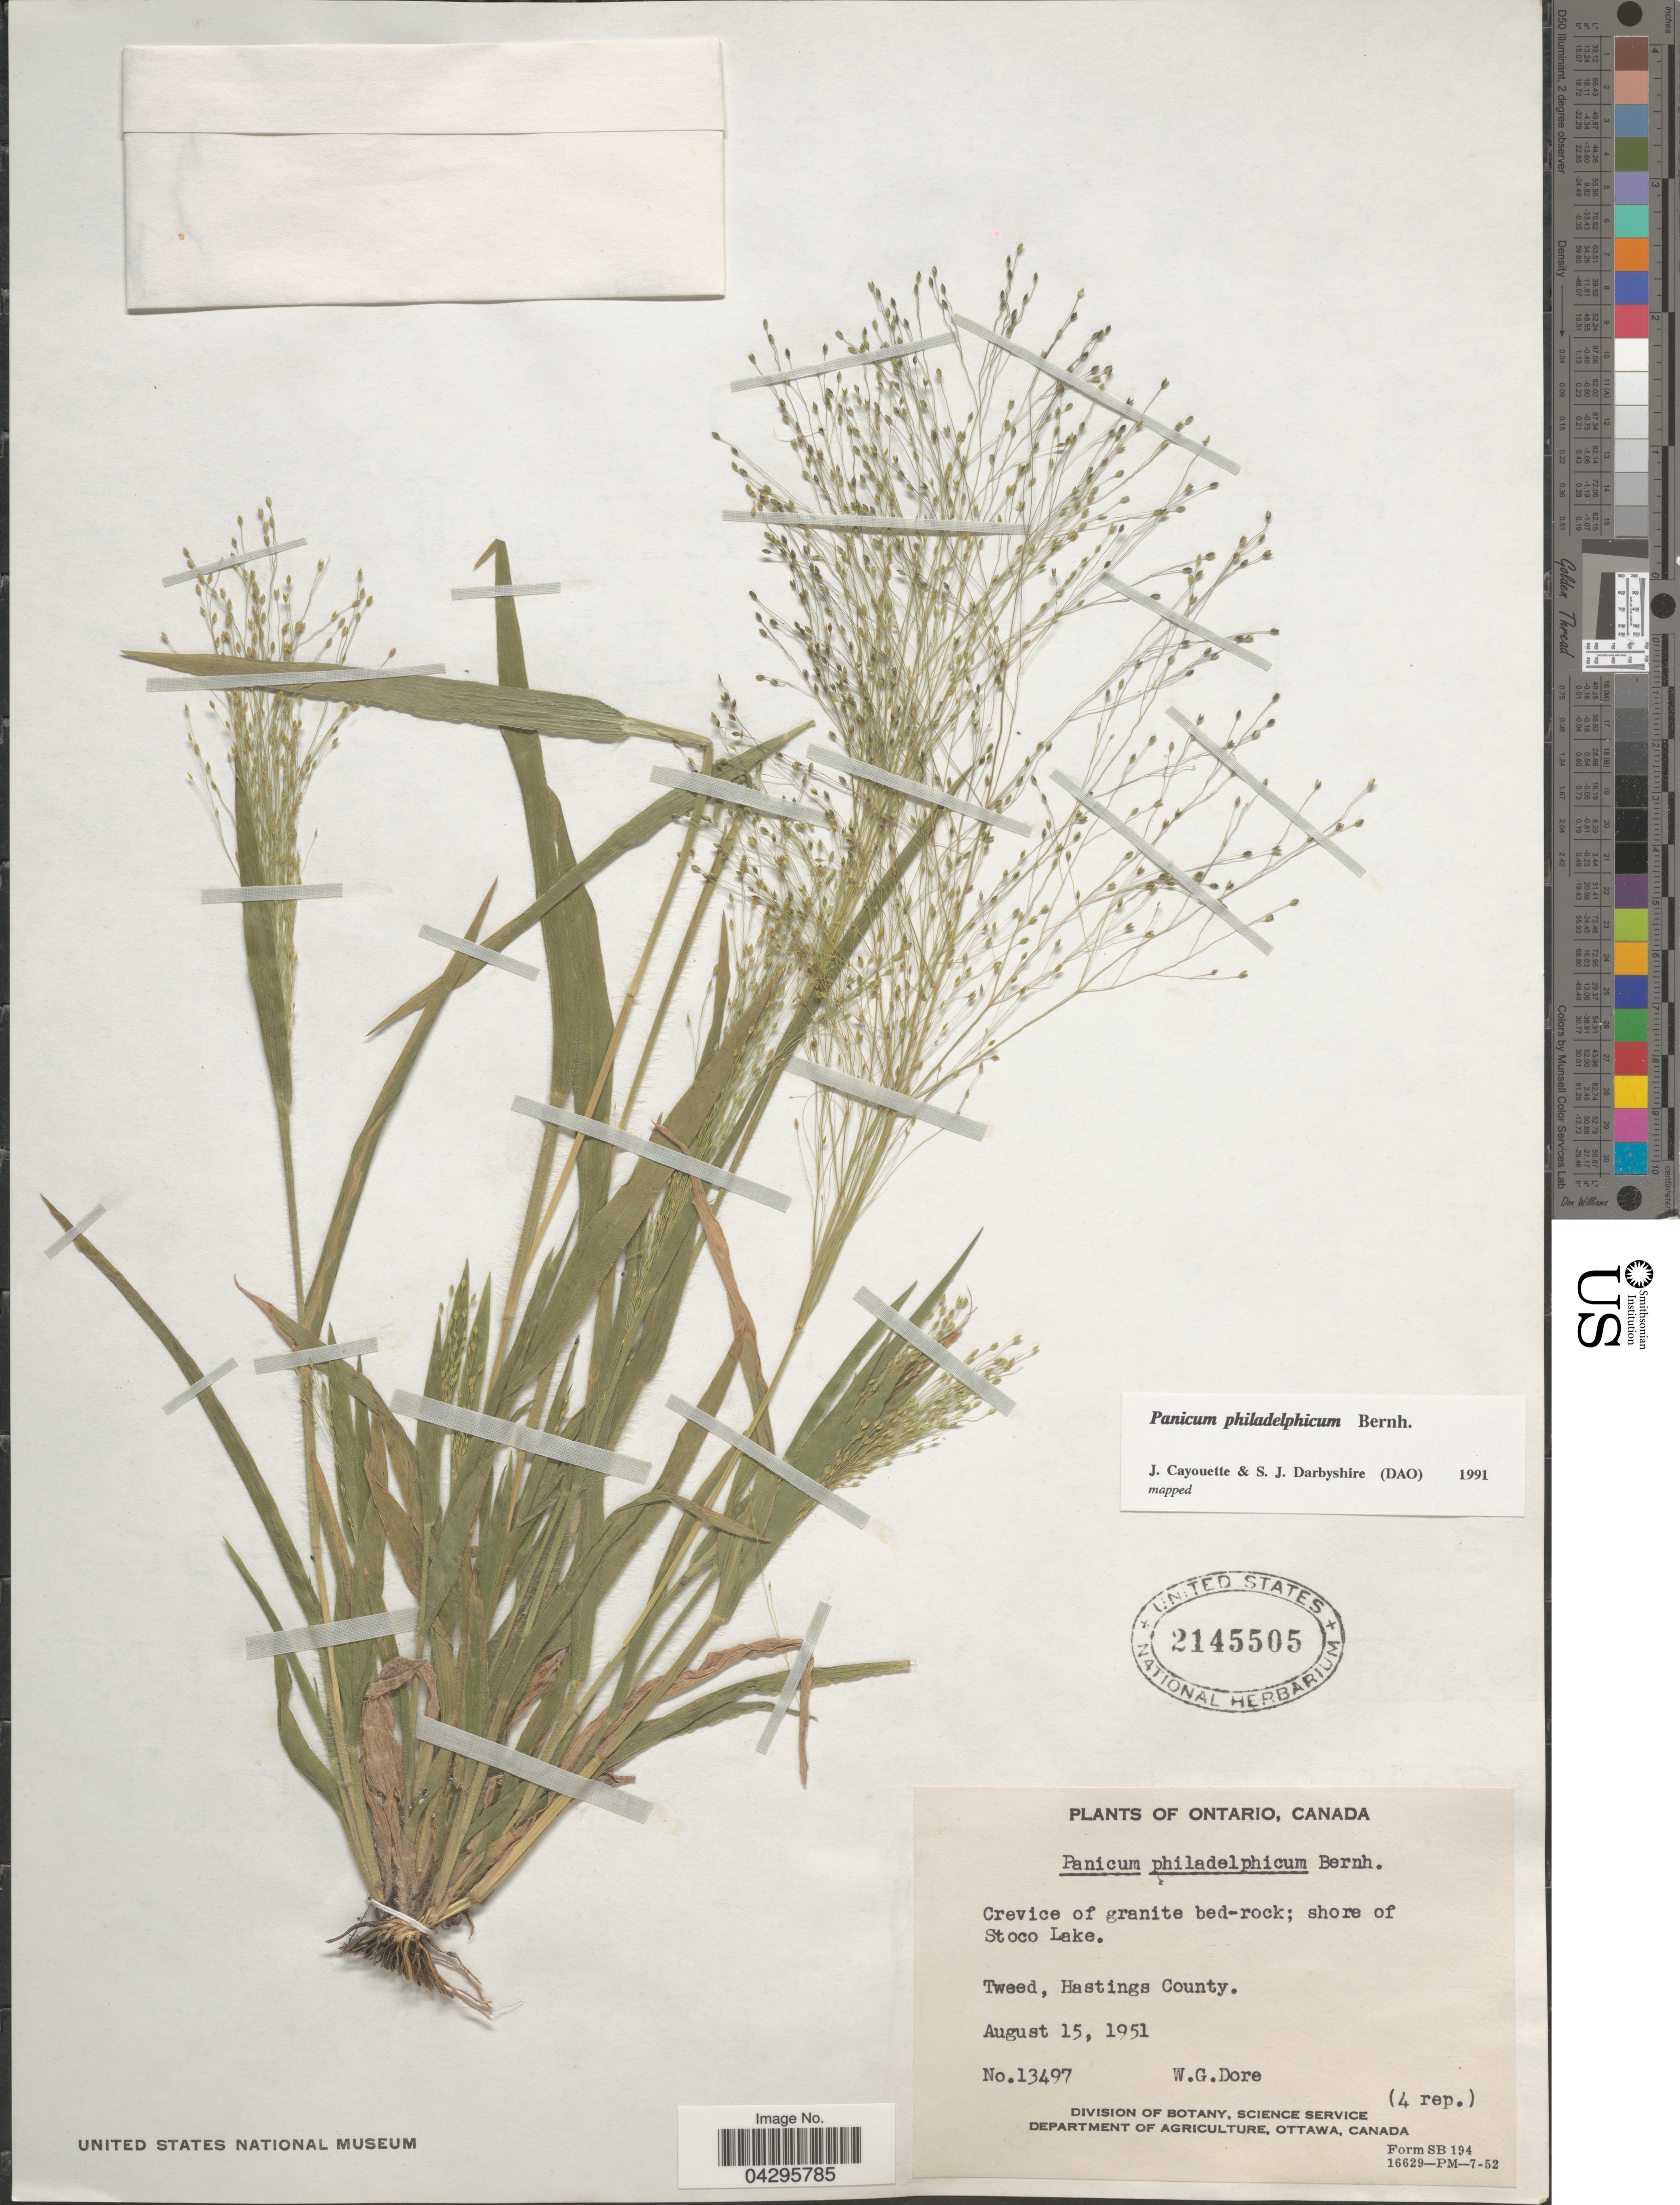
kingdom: Plantae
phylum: Tracheophyta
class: Liliopsida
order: Poales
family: Poaceae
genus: Panicum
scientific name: Panicum philadelphicum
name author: Bernh. ex Trin.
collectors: W. Dore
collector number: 13497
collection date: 1951-08-15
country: Canada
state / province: Ontario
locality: Crevice of granite bed-rock; shore of Stoco Lake. Tweed, Hastings County.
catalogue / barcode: US 2145505